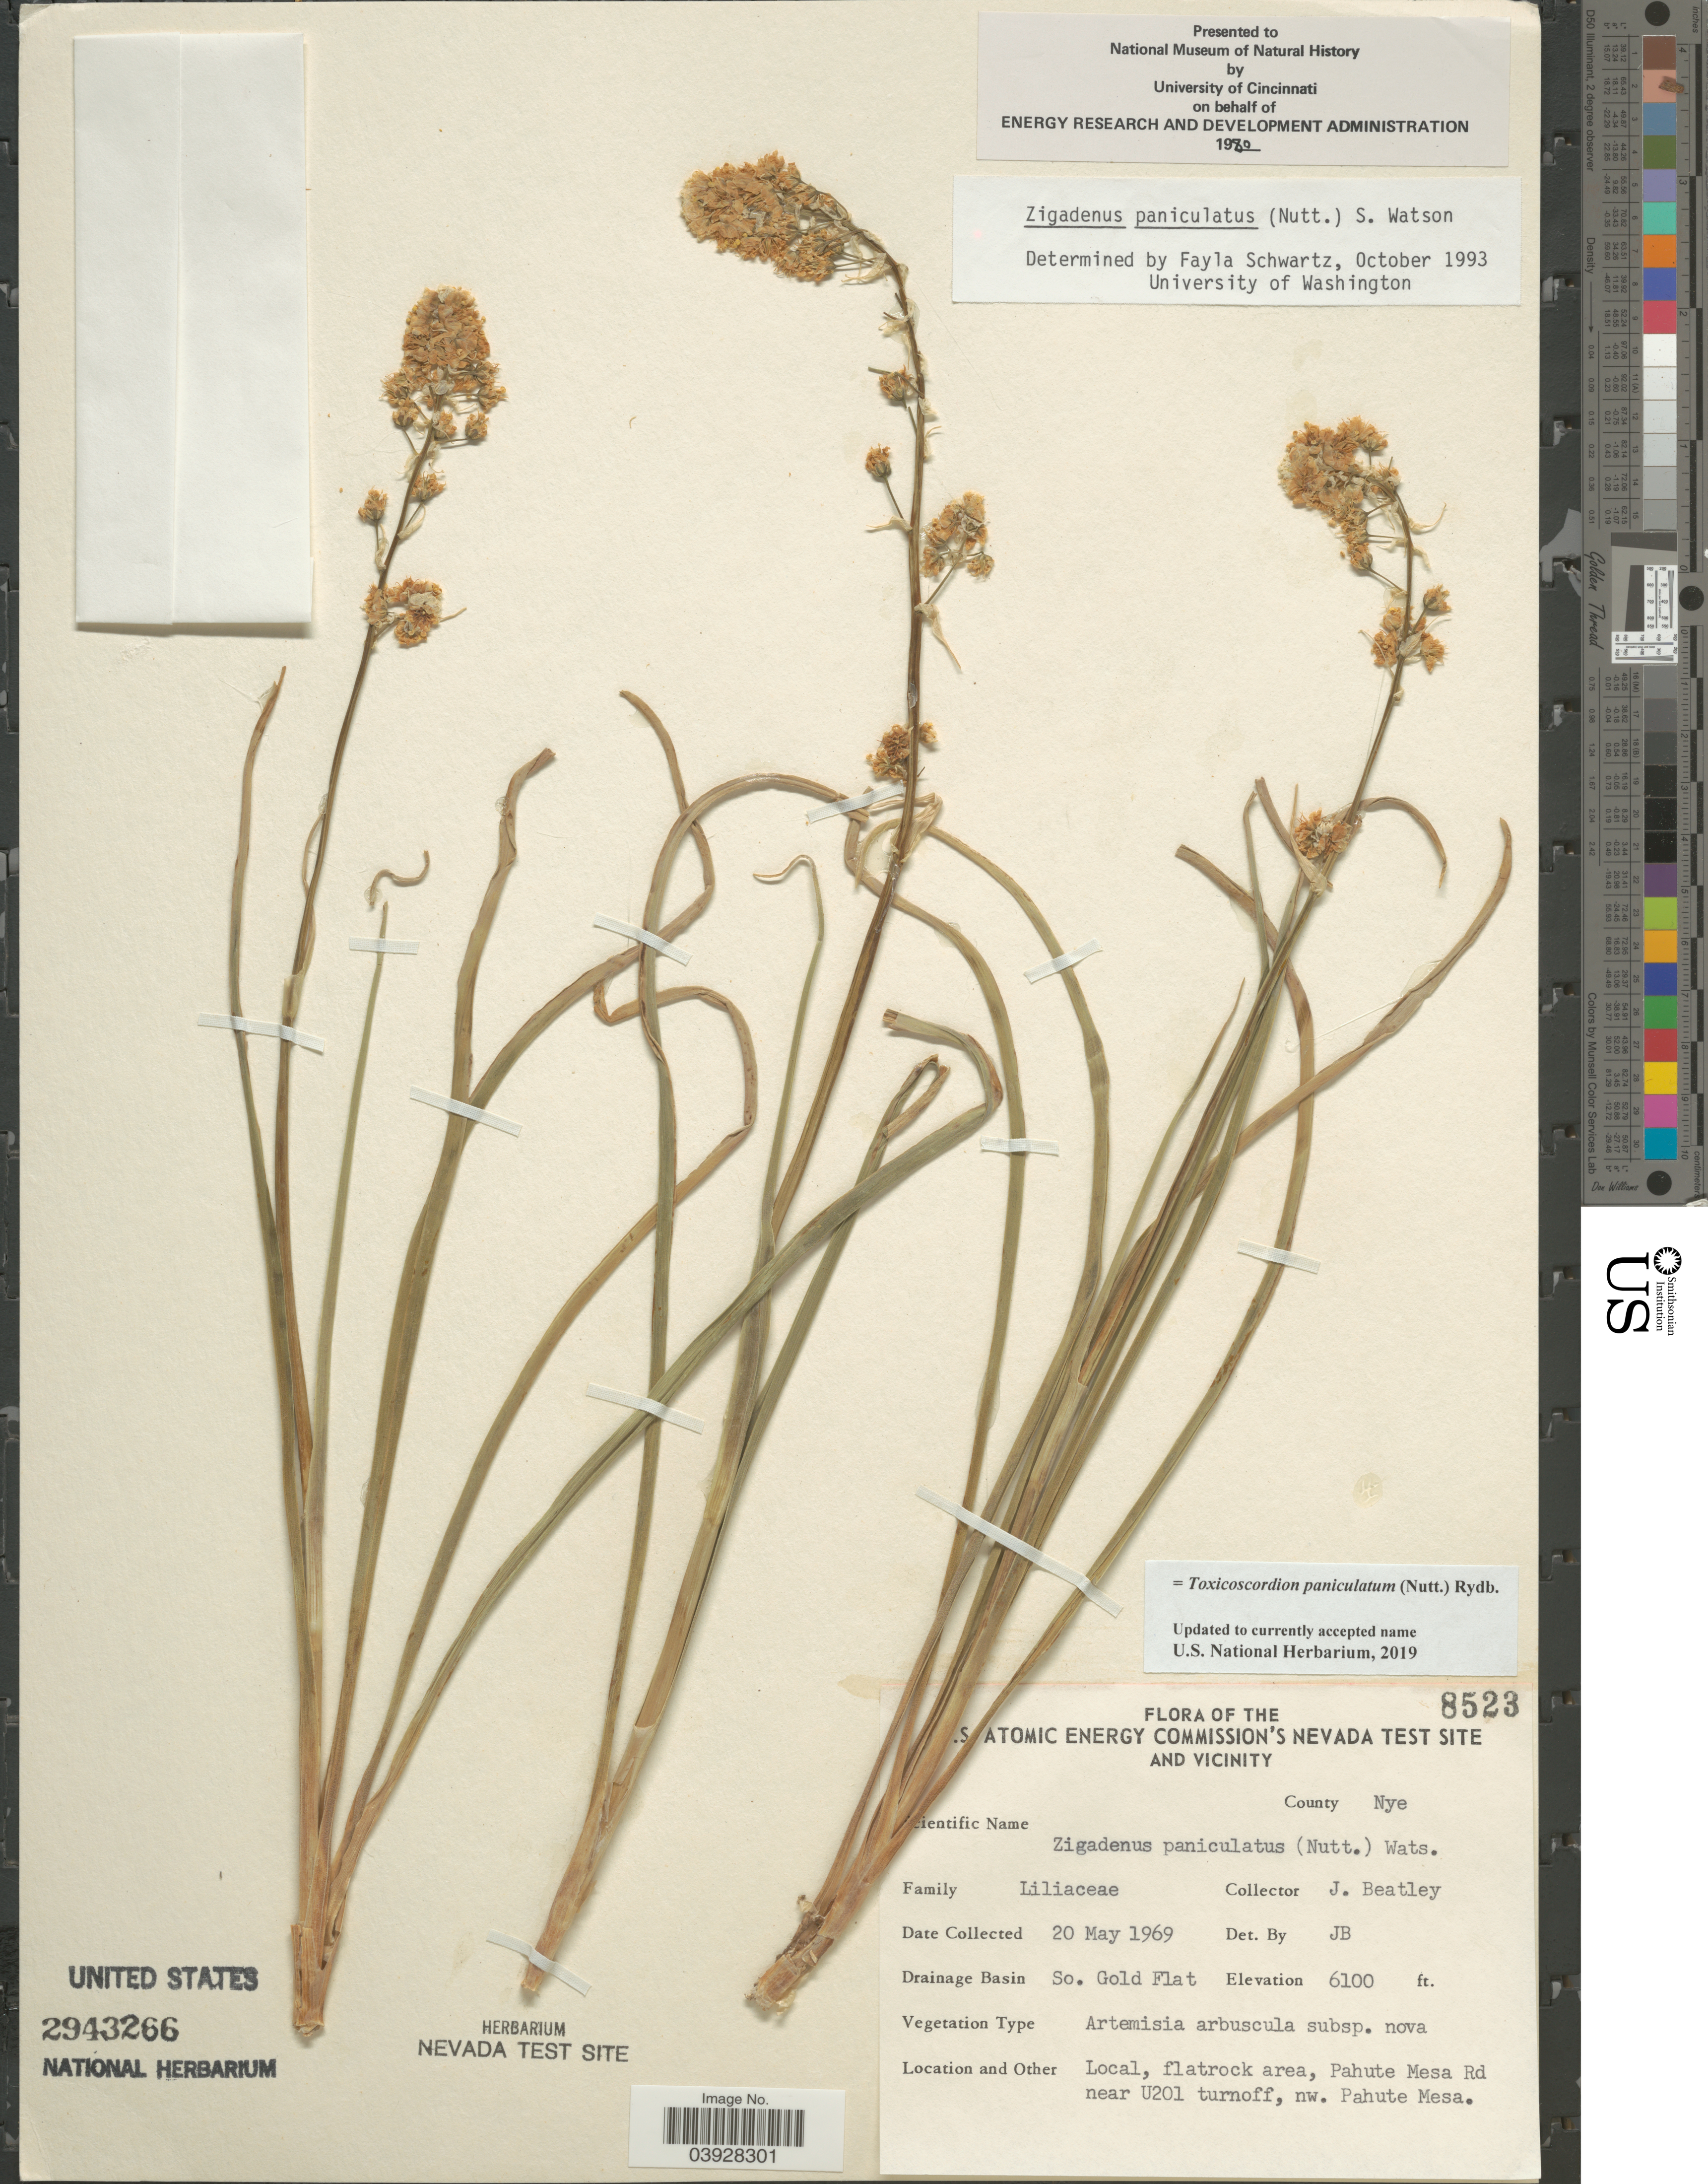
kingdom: Plantae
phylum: Tracheophyta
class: Liliopsida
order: Liliales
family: Melanthiaceae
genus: Toxicoscordion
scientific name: Toxicoscordion paniculatum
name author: (Nutt.) Rydb.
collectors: J. C. Beatley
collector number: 8523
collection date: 1969-05-20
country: United States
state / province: Nevada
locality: U.S. Atomic Energy Commission's Nevada Test Site and Vicinity. County Nye, Drainage Basin So. Gold Flat. Pahute Mesa Rd near U201 turnoff, nw. Pahute Mesa.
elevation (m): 1859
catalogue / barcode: US 2943266